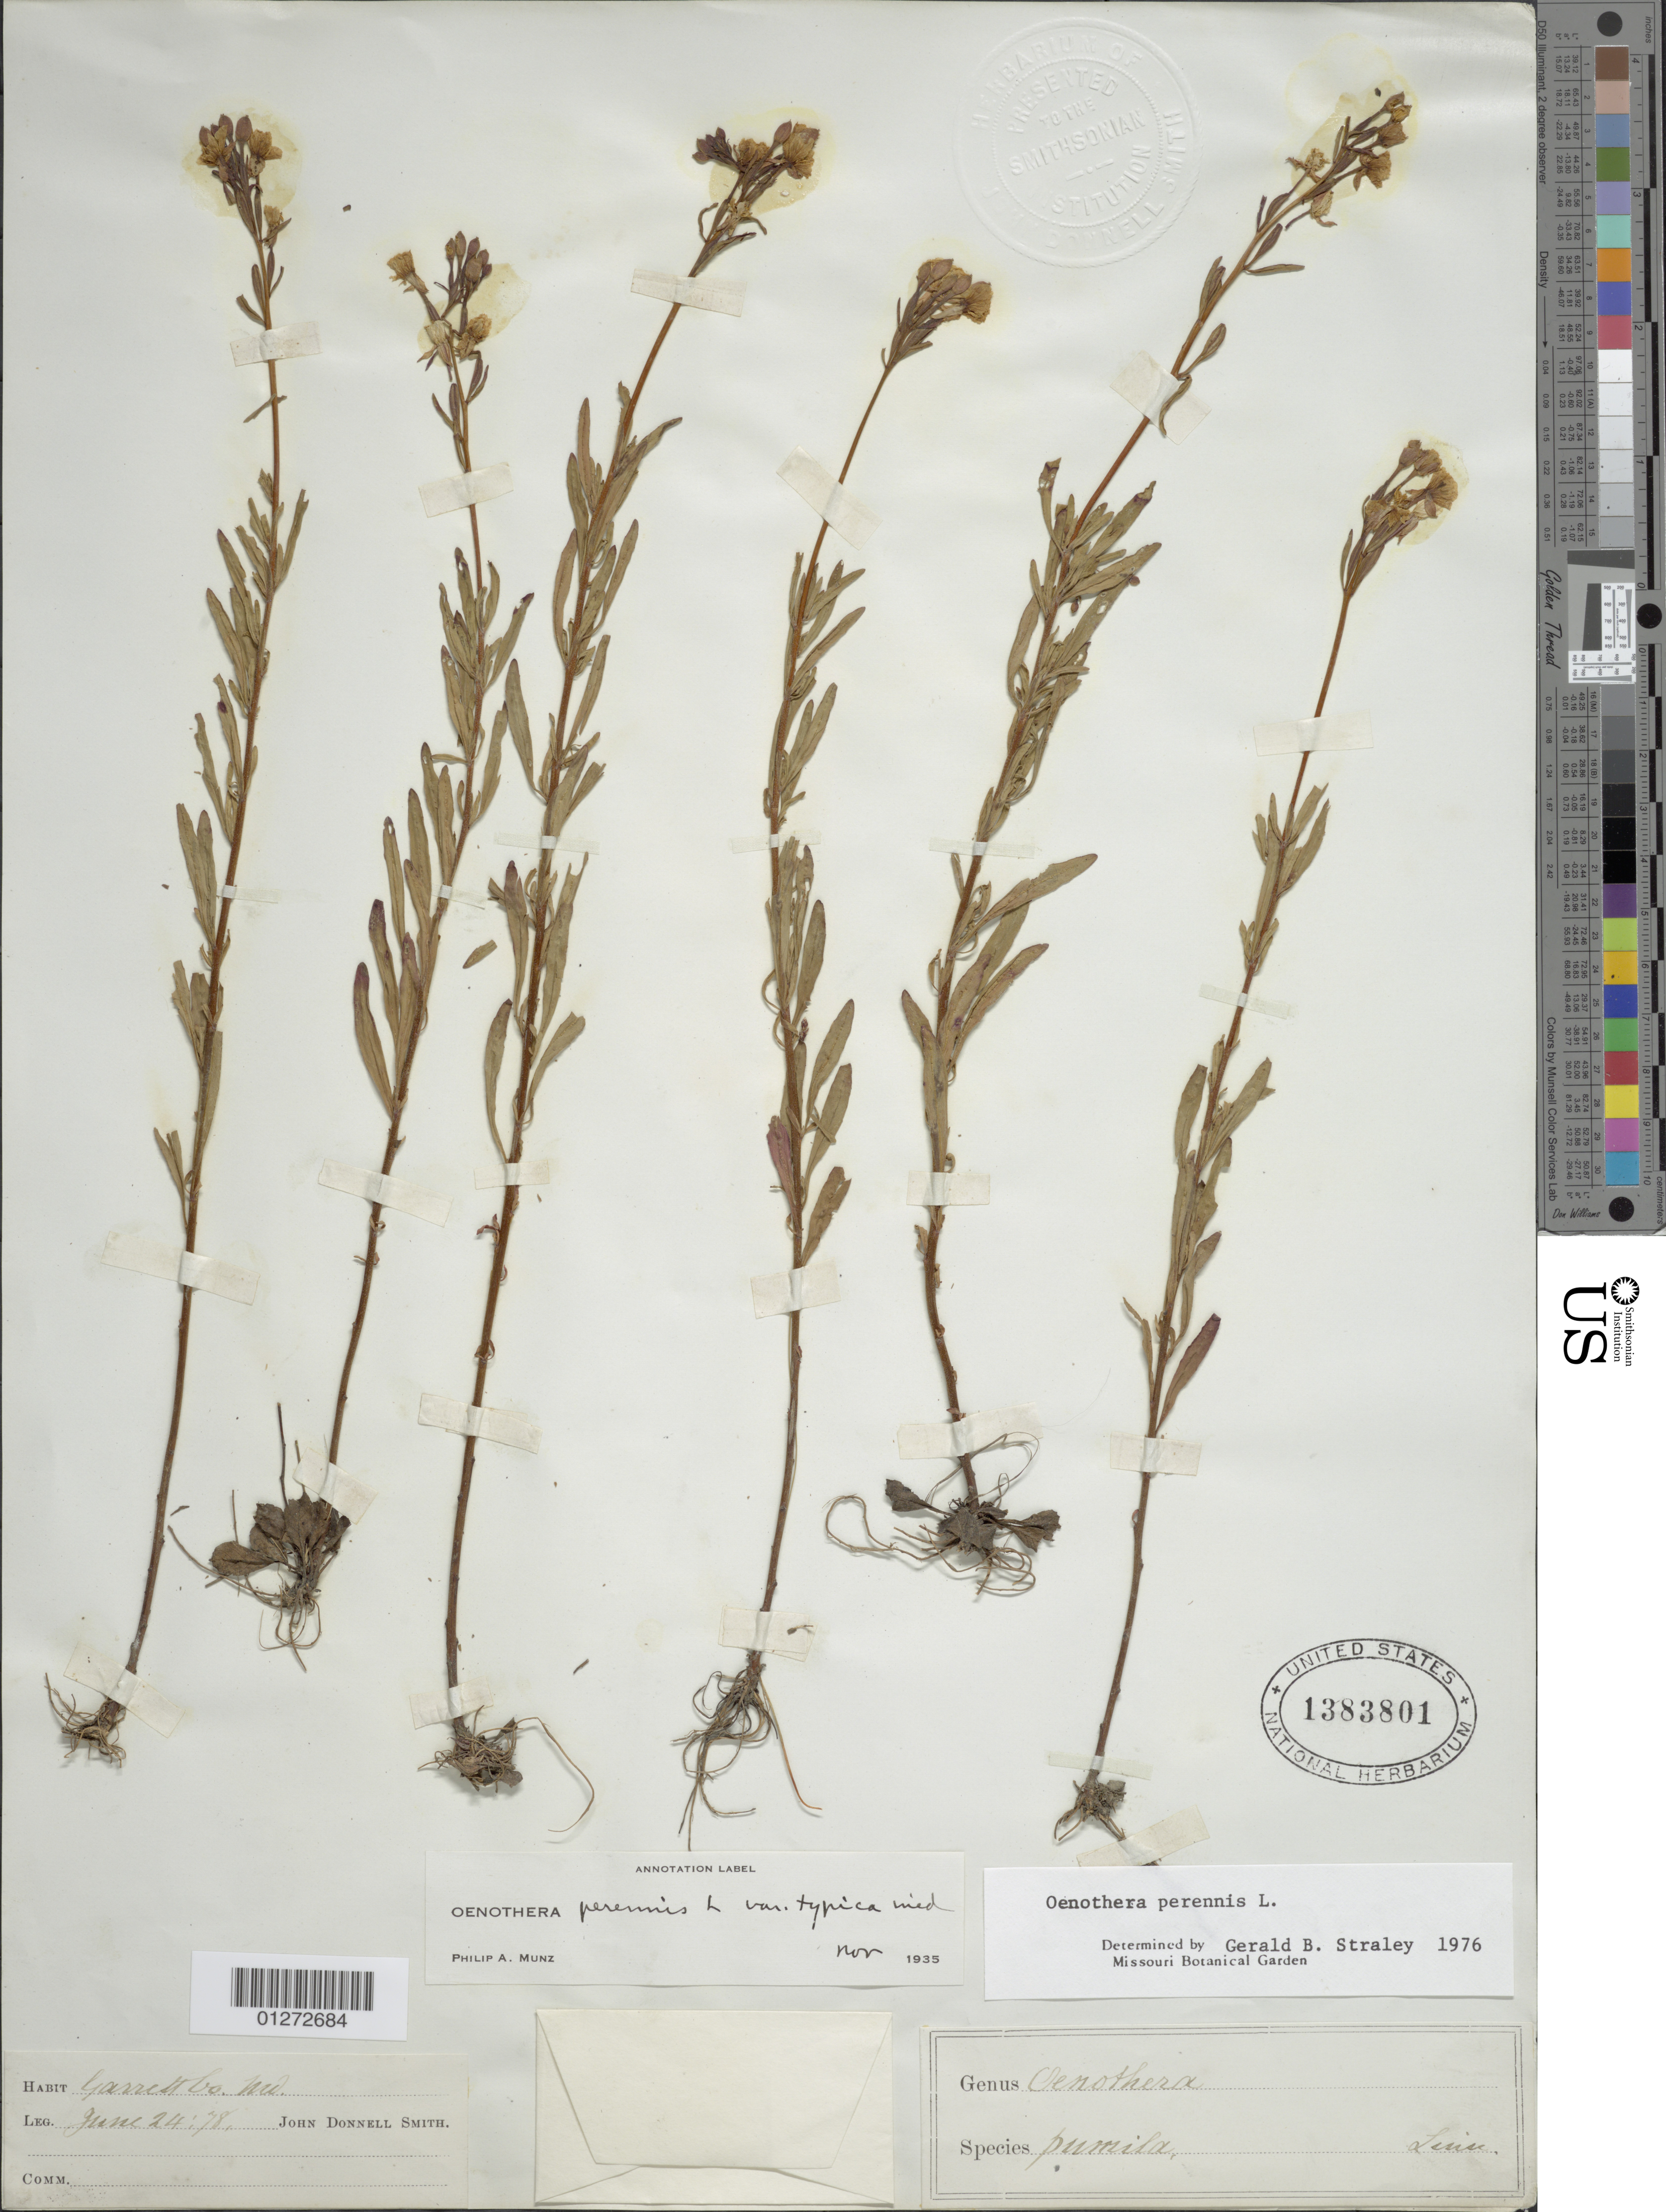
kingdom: Plantae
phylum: Tracheophyta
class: Magnoliopsida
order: Myrtales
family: Onagraceae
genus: Oenothera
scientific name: Oenothera perennis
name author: L.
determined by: Straley, G. B.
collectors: J. Donnell Smith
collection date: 1878-06-24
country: United States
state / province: Maryland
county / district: Garrett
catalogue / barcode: US 1383801